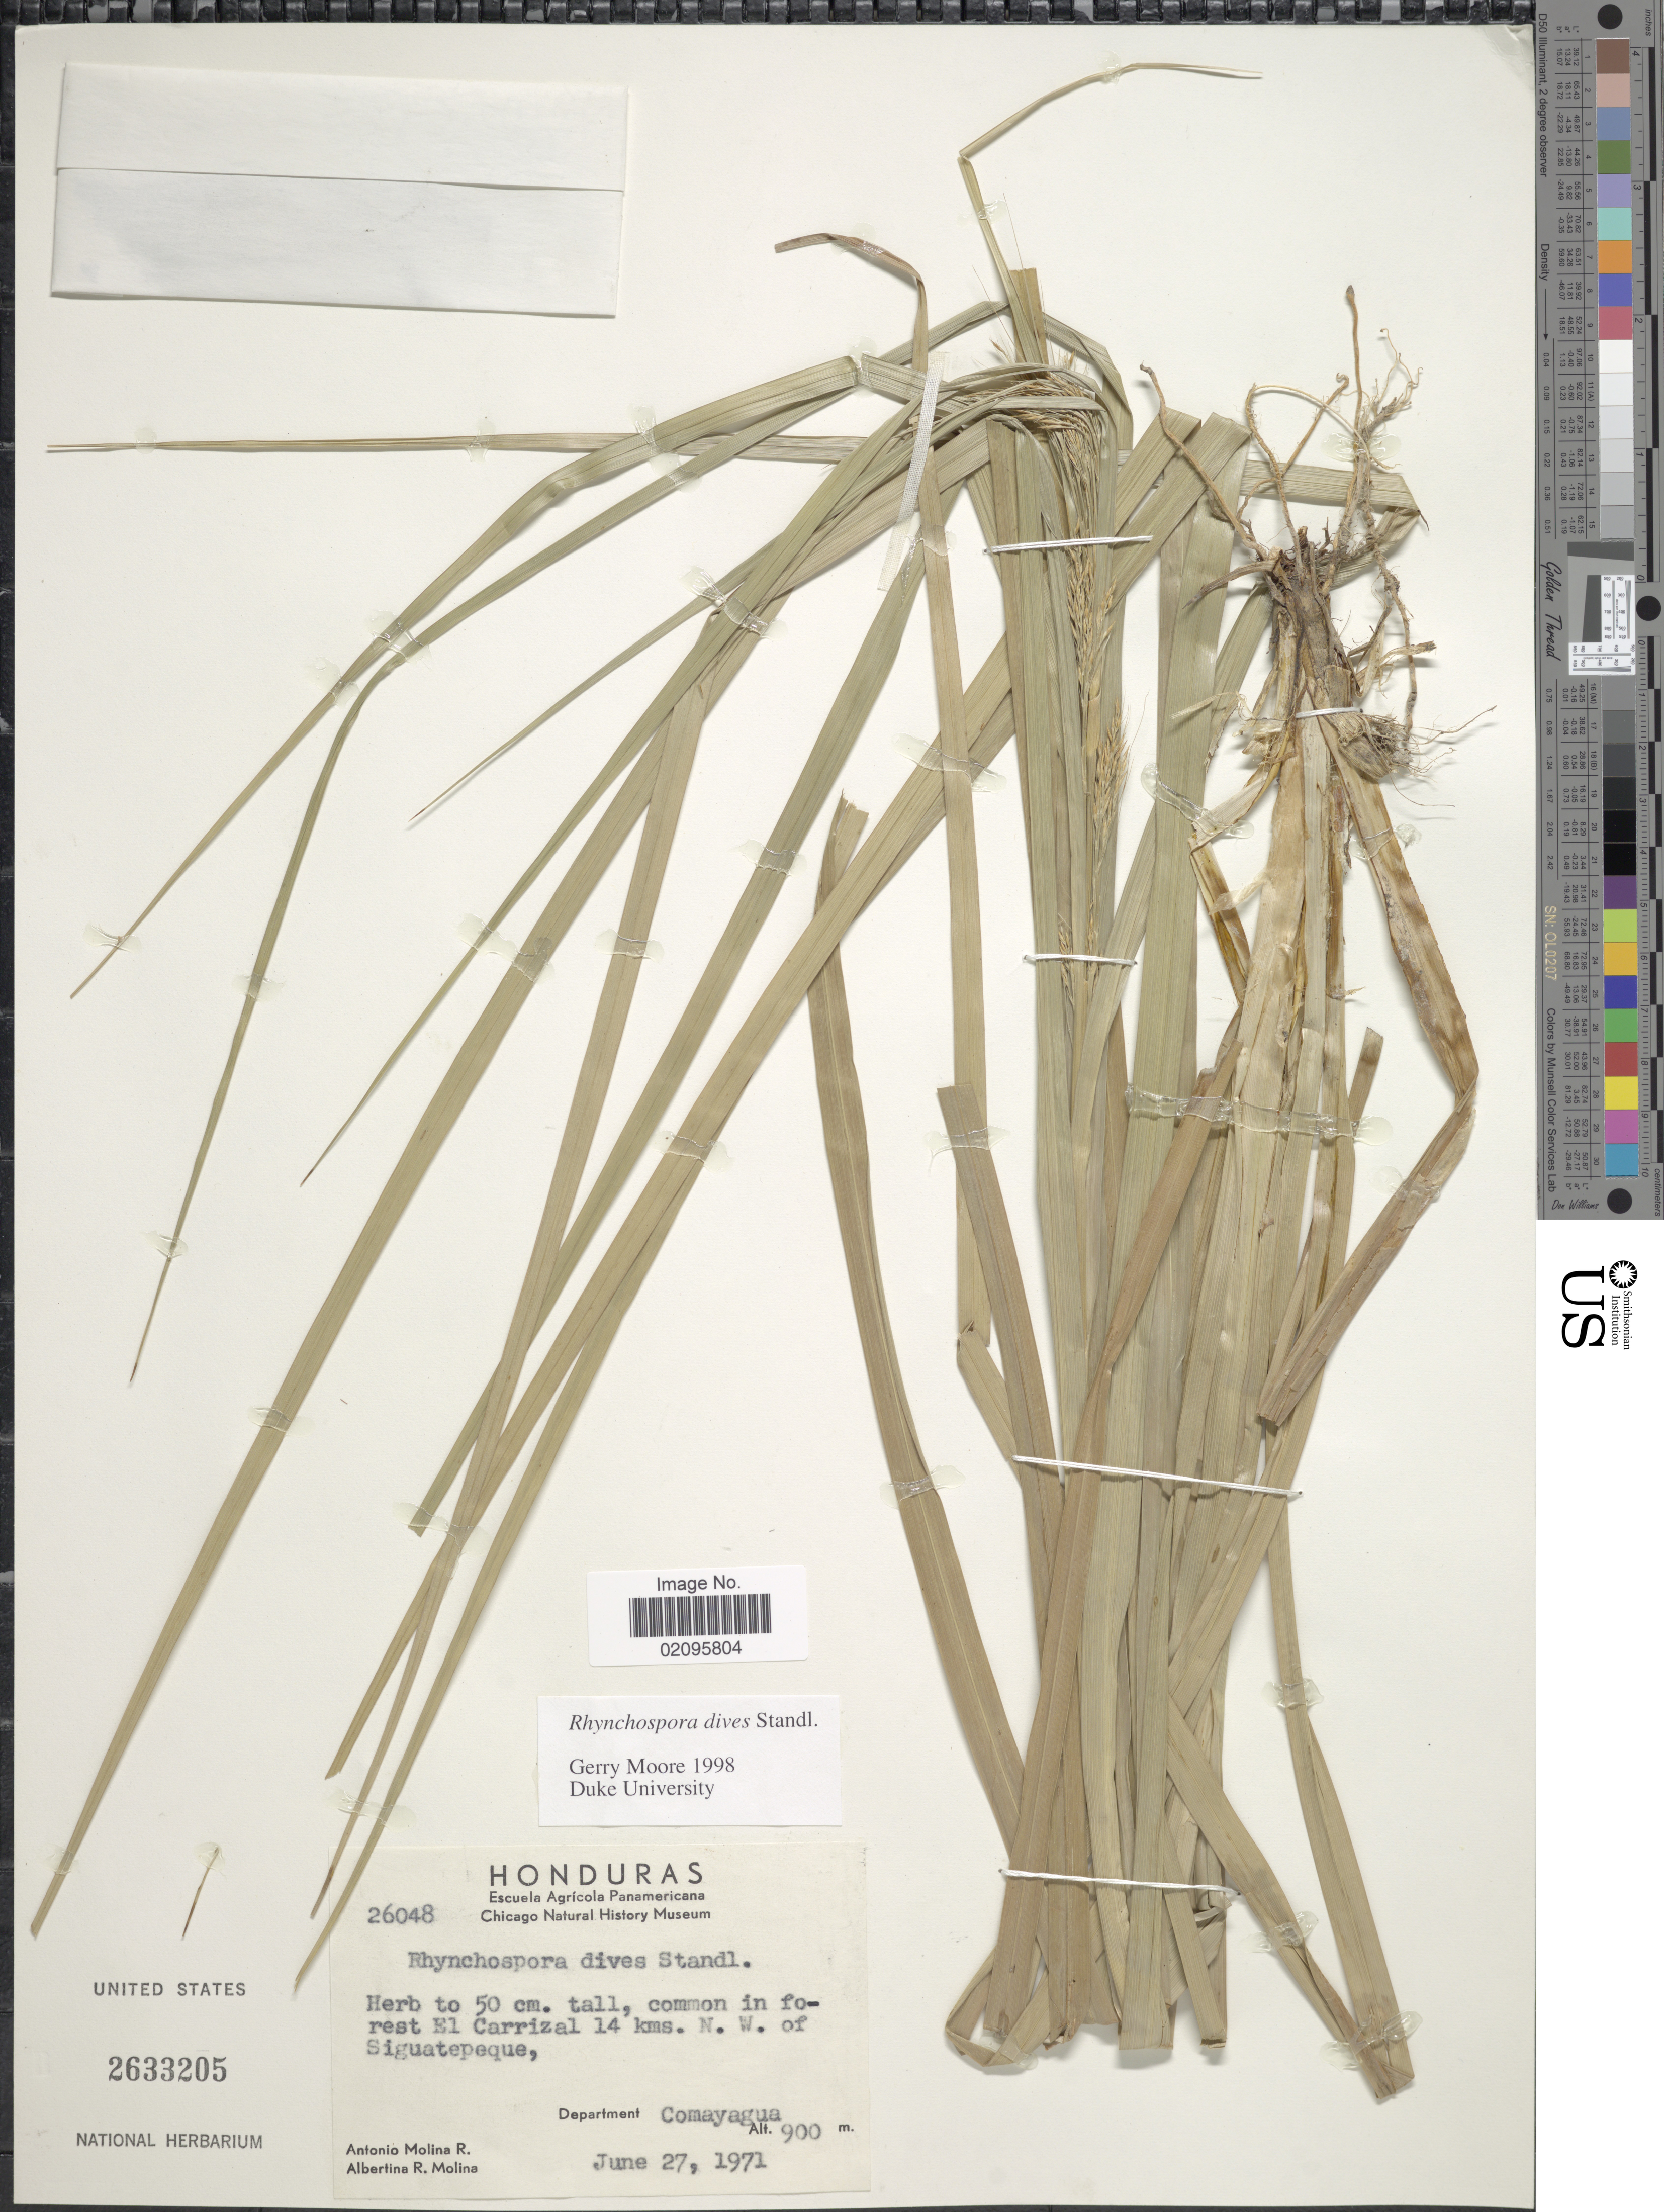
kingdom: Plantae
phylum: Tracheophyta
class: Liliopsida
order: Poales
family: Cyperaceae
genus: Rhynchospora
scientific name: Rhynchospora dives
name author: Standl.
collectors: A. Molina R. & A. R. Molina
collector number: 26048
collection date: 1971-06-27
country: Honduras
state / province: Comayagua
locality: Common in forest El Carrizal 14 Kms. N.W. of Sigautepeque.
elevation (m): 900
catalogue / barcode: US 2633205